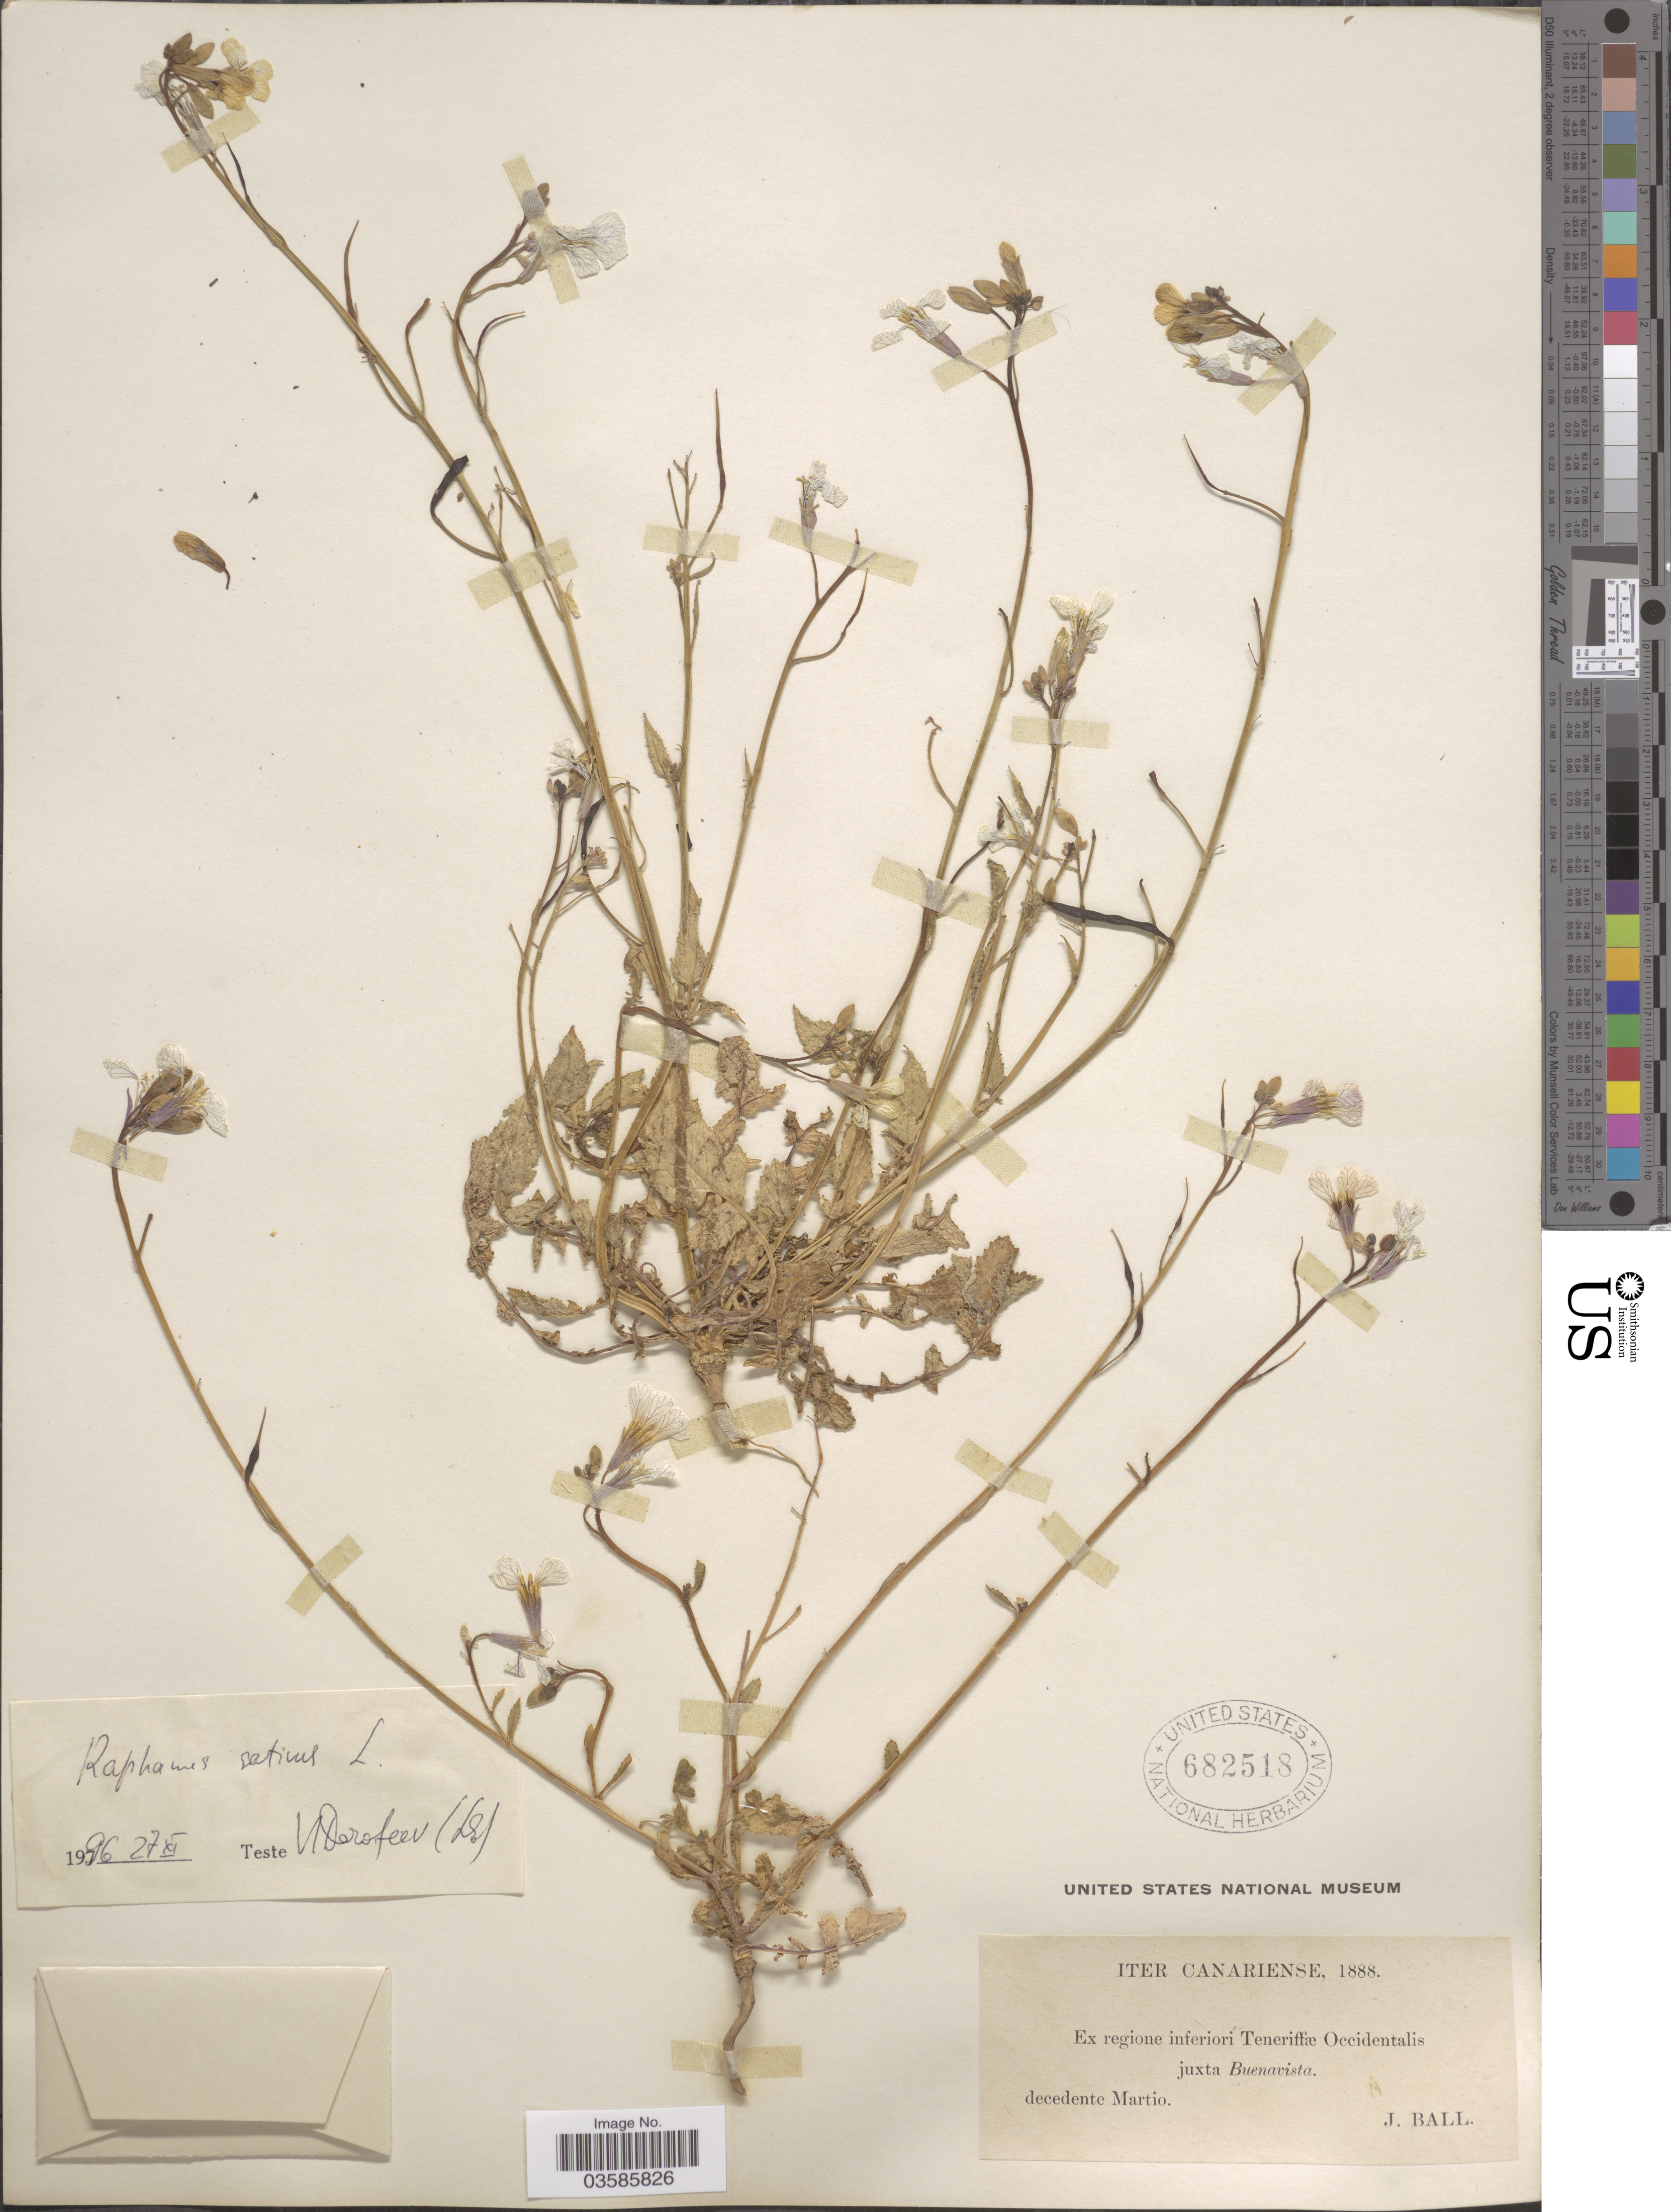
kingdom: Plantae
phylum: Tracheophyta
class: Magnoliopsida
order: Brassicales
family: Brassicaceae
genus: Raphanus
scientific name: Raphanus sativus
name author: L.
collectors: J. Ball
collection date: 1888-03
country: Spain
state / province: Canarias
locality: Iter Canariense. Ex regione inferiori Teneriffæ Occidentalis juxta Buenavista.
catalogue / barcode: US 682518